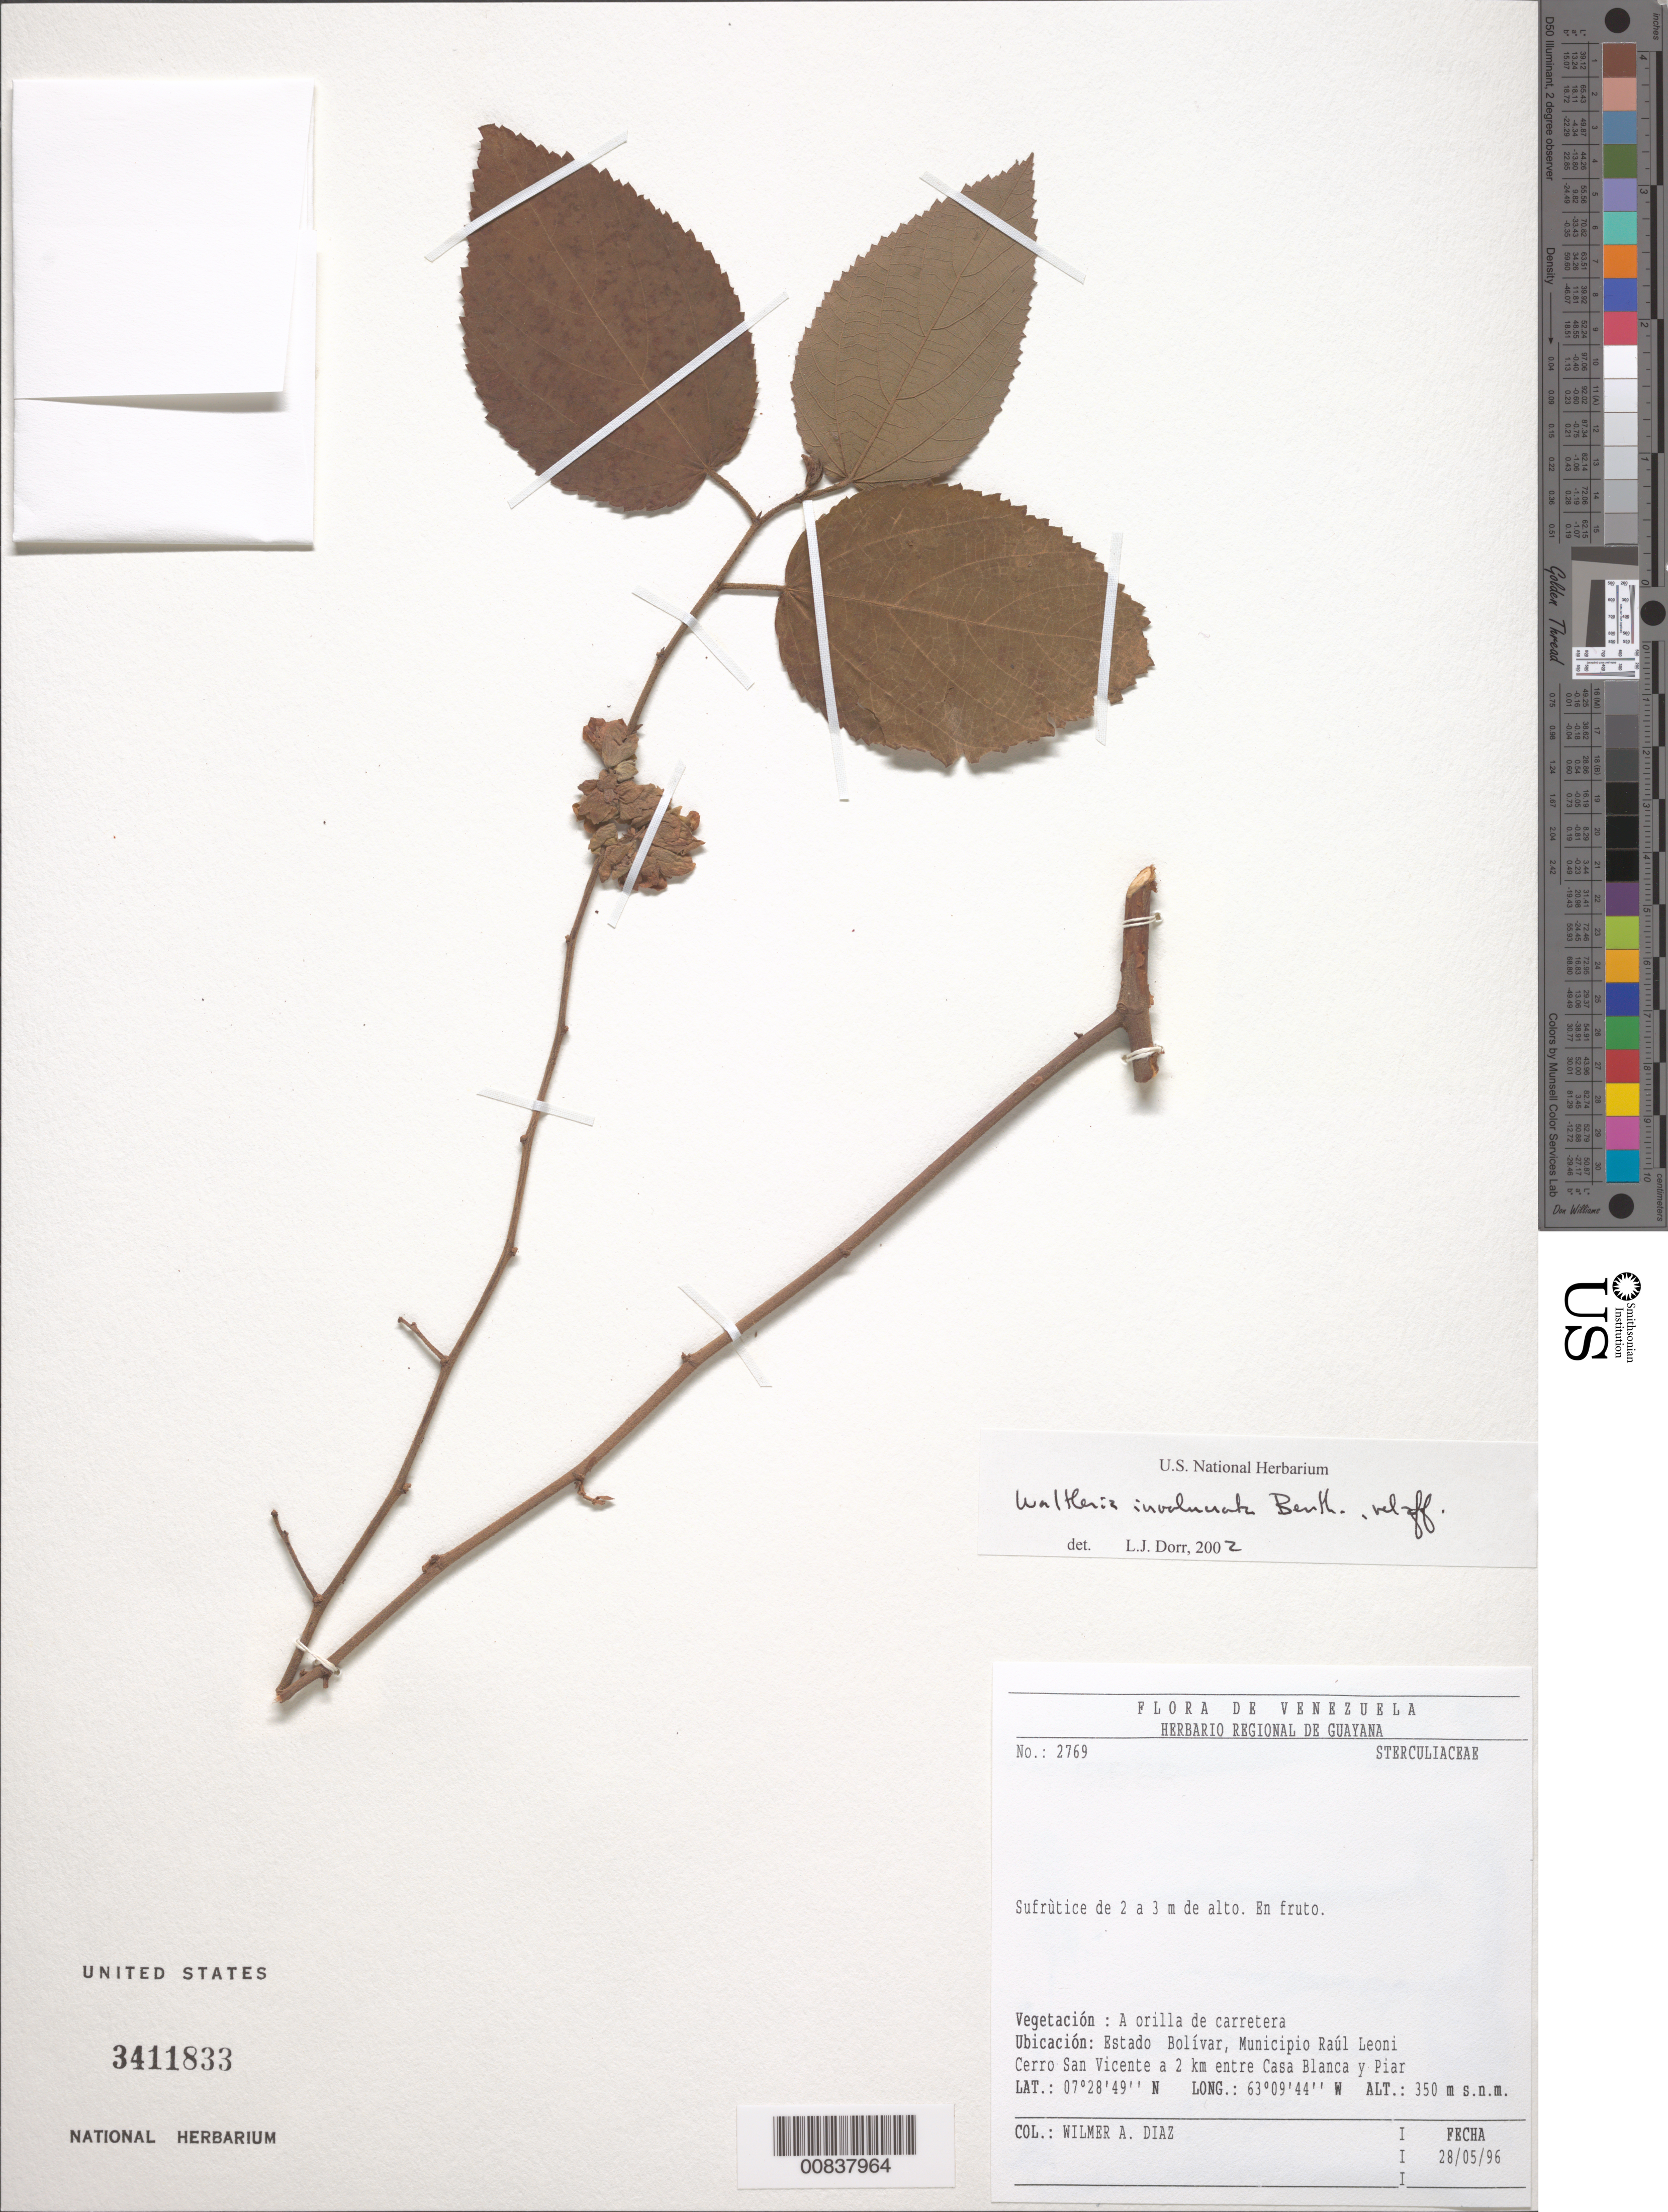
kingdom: Plantae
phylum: Tracheophyta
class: Magnoliopsida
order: Malvales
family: Malvaceae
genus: Waltheria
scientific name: Waltheria involucrata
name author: Benth.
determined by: Dorr, L. J., (BOT), Smithsonian Institution - National Museum of Natural History (UNITED STATES)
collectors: W. Díaz P.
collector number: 2769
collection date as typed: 28-May-96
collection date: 1996-05-28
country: Venezuela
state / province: Bolívar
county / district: Angostura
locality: Mun. Raúl Leoni [=Angostura], Cerro San Vicente a 2 km entre Casa Blanca y Piar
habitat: Orilla de carretera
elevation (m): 350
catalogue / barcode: US 3411833